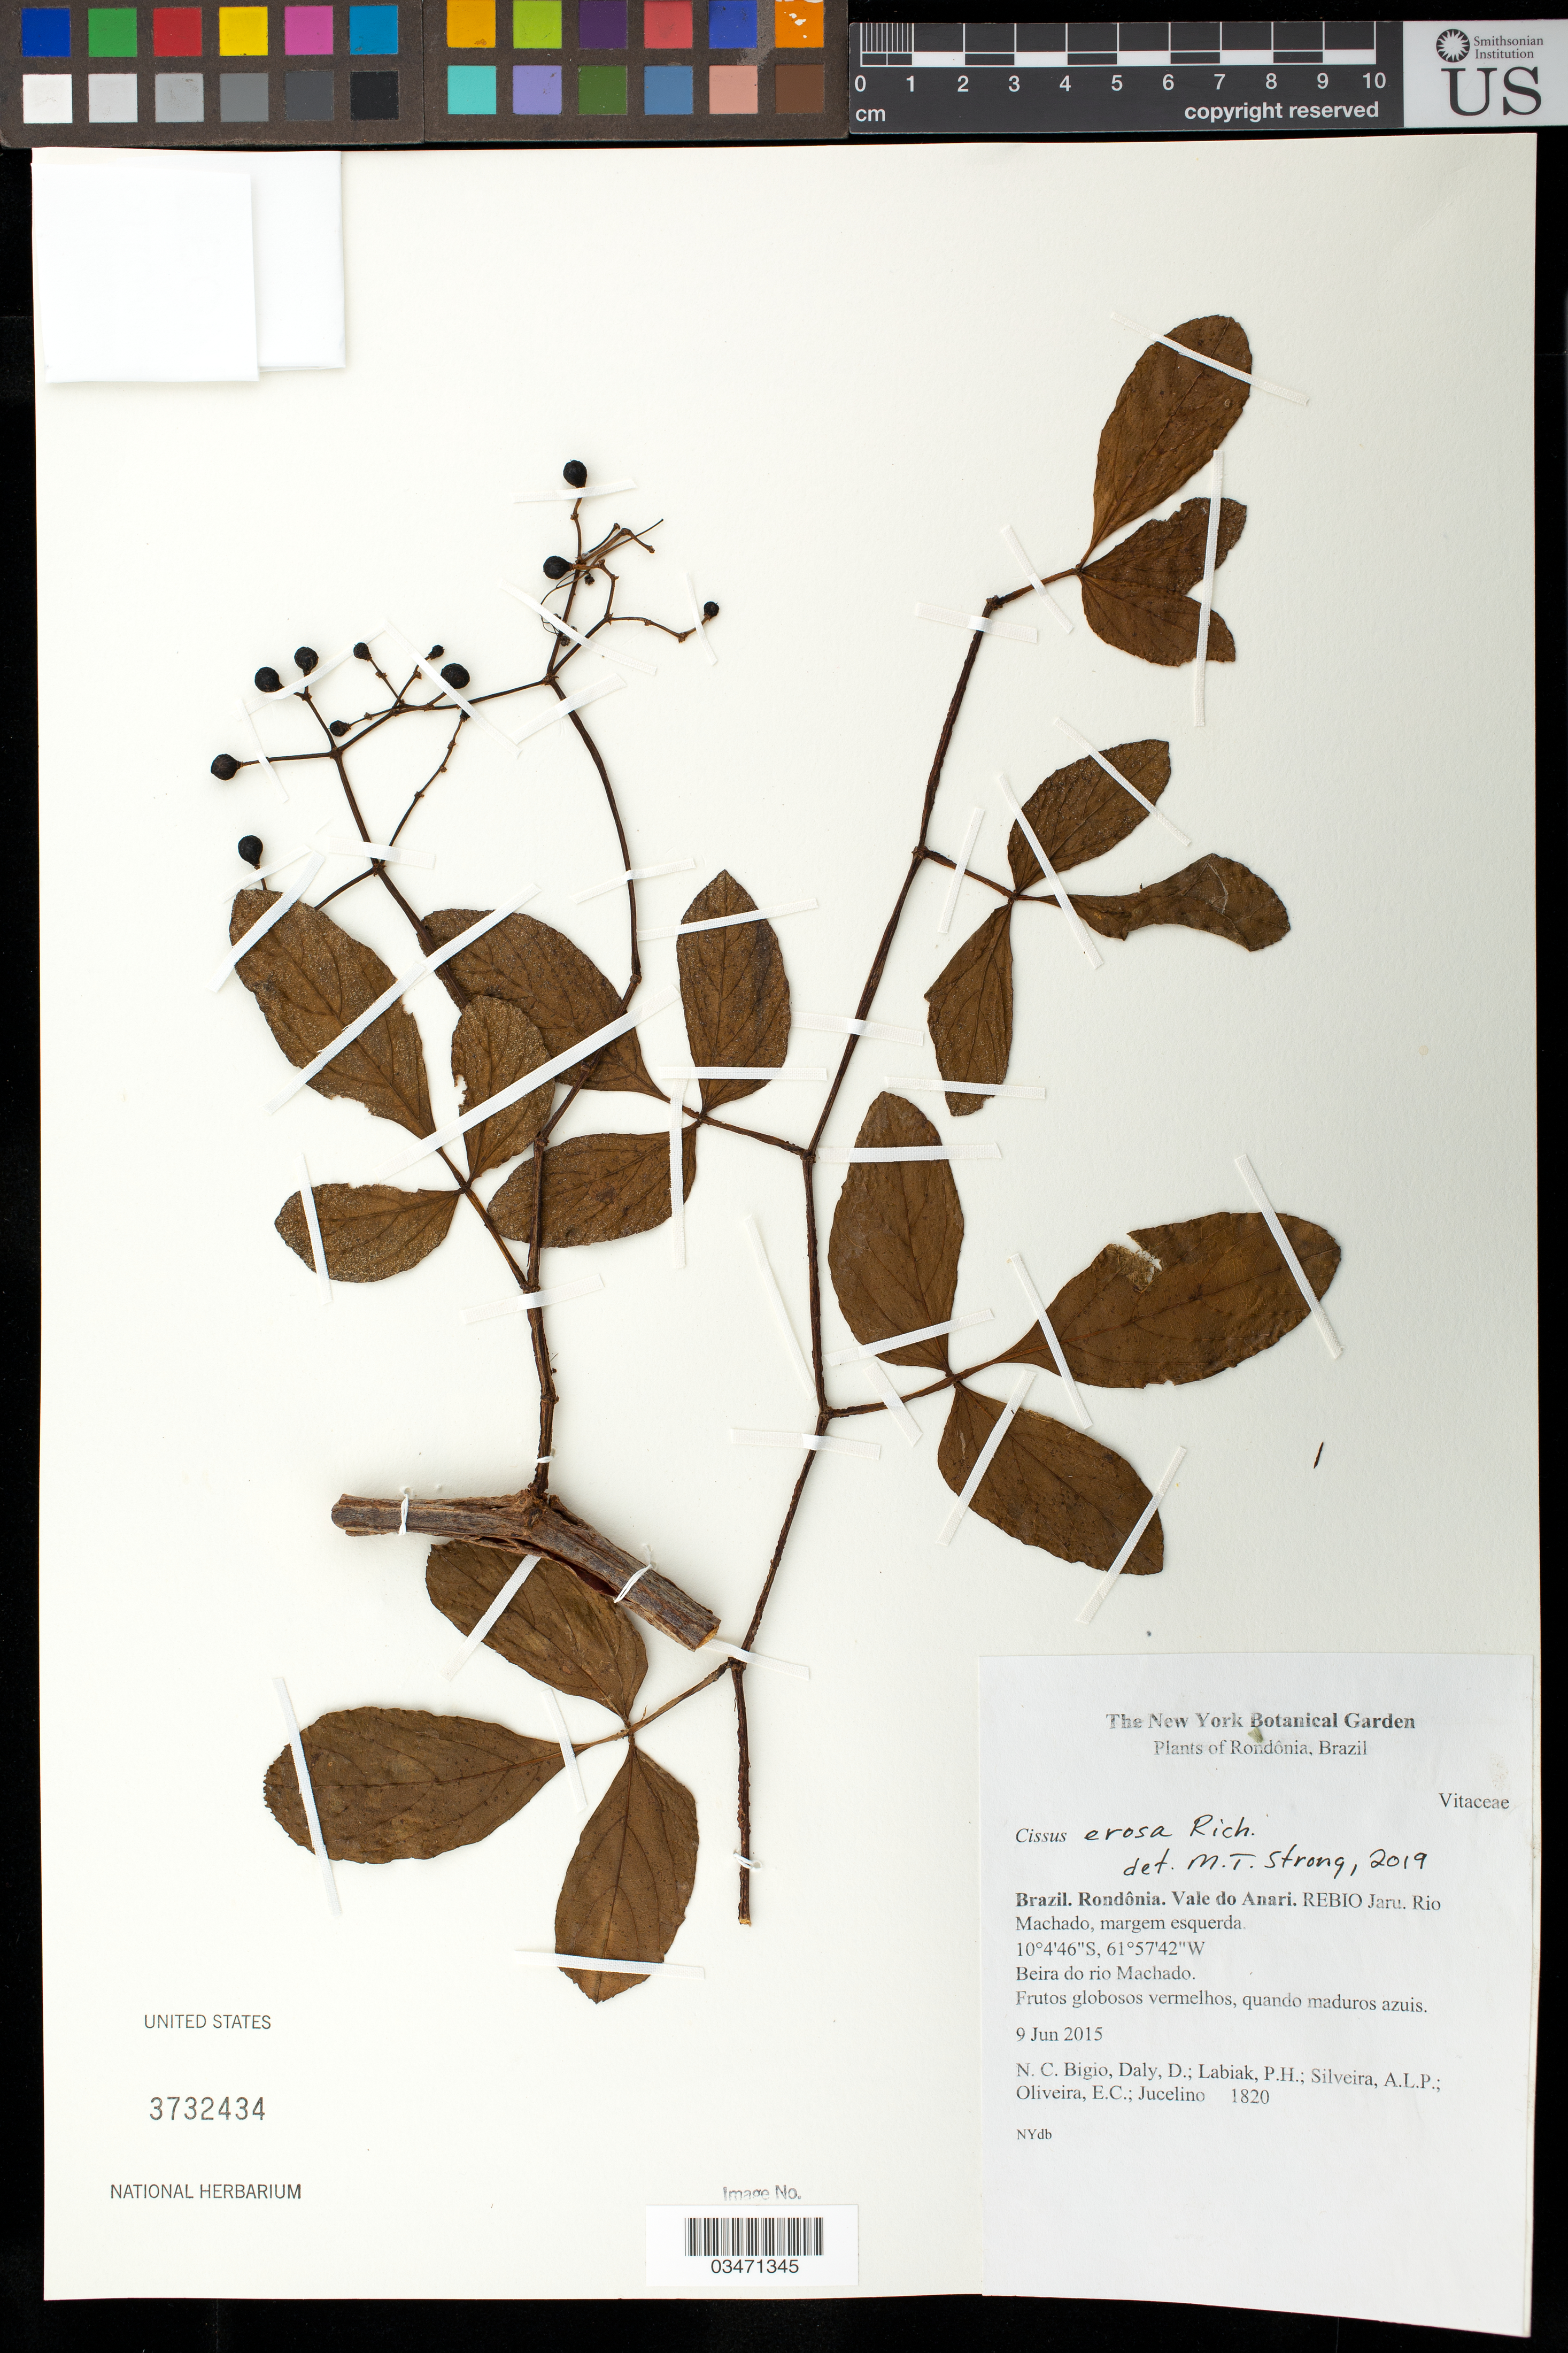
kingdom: Plantae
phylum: Tracheophyta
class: Magnoliopsida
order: Vitales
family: Vitaceae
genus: Cissus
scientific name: Cissus erosa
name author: Rich.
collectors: N. C. Bigio, D. Daly, P. H. Labiak, -. Silveira, E. Oliveira & -. Jucelino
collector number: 1820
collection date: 2015-06-09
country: Brazil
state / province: Rondônia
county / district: Vale do Anari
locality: REBIO Jaru. Rio Machado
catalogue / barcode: US 3732434